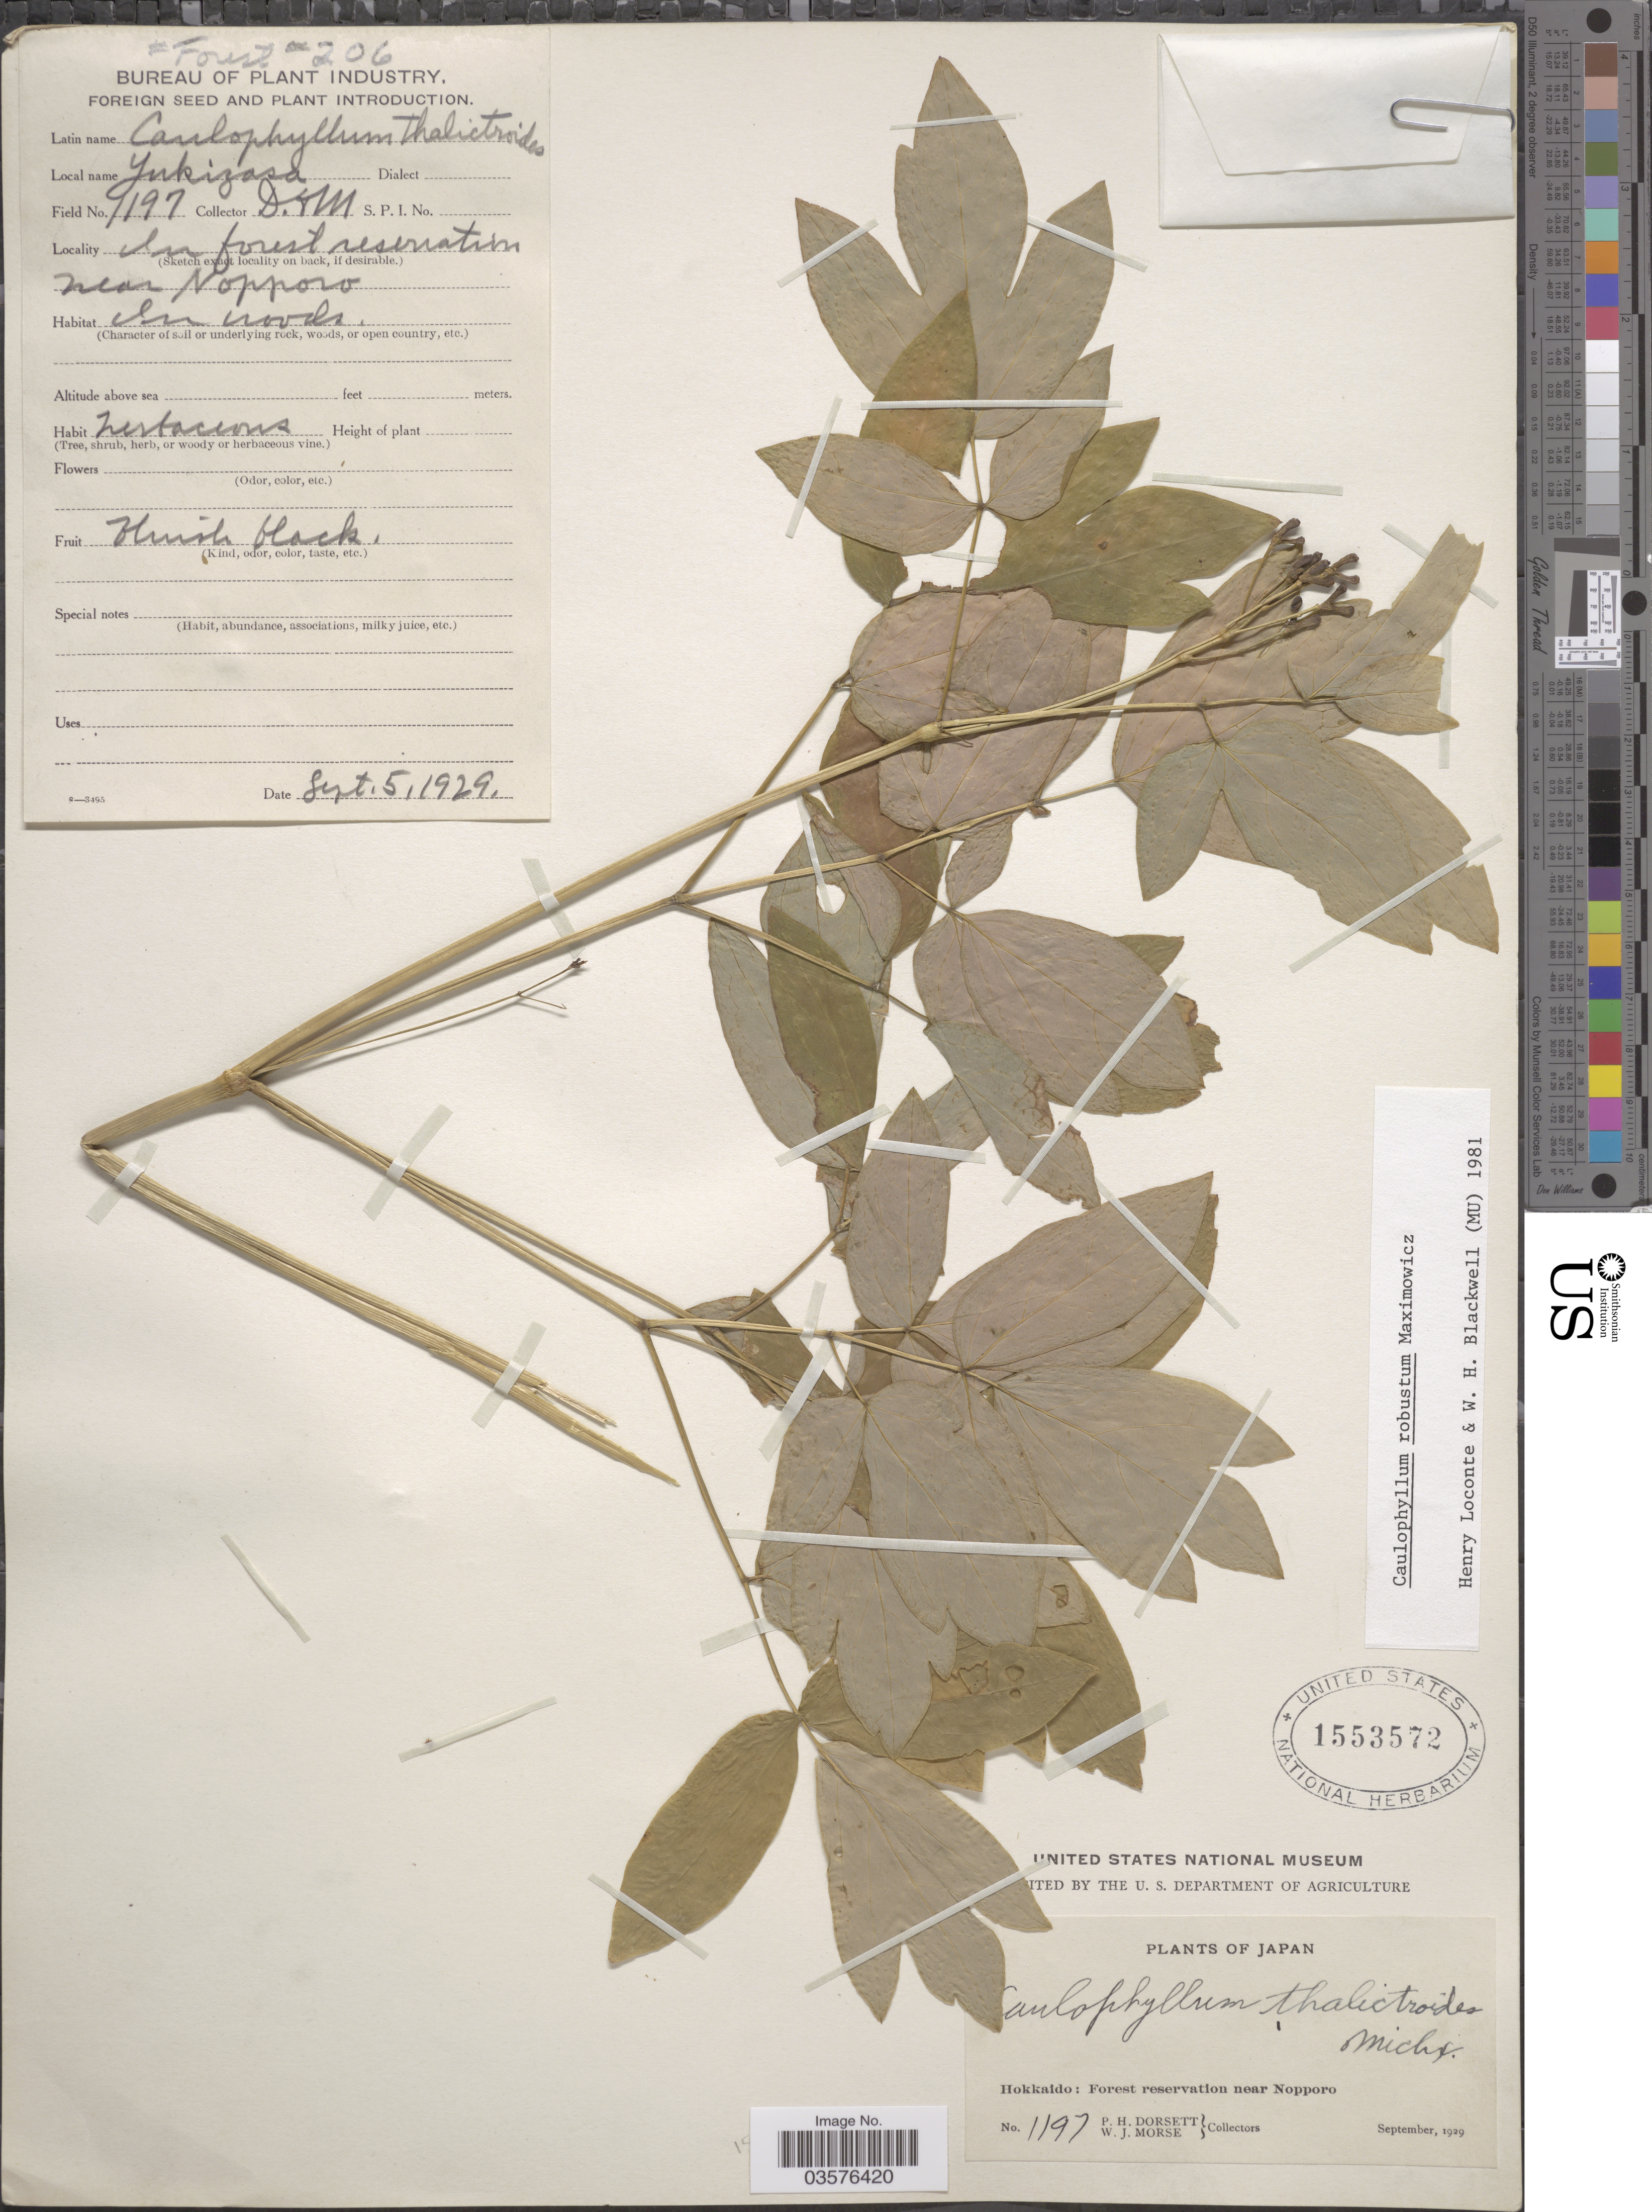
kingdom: Plantae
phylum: Tracheophyta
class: Magnoliopsida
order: Ranunculales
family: Berberidaceae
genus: Caulophyllum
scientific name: Caulophyllum robustum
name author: Michx.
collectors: P. H. Dorsett & W. J. Morse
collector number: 1197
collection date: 1929-09-05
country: Japan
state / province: Hokkaidō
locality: Hokkaido: Forest reservation near Nopporo.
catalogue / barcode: US 1553572